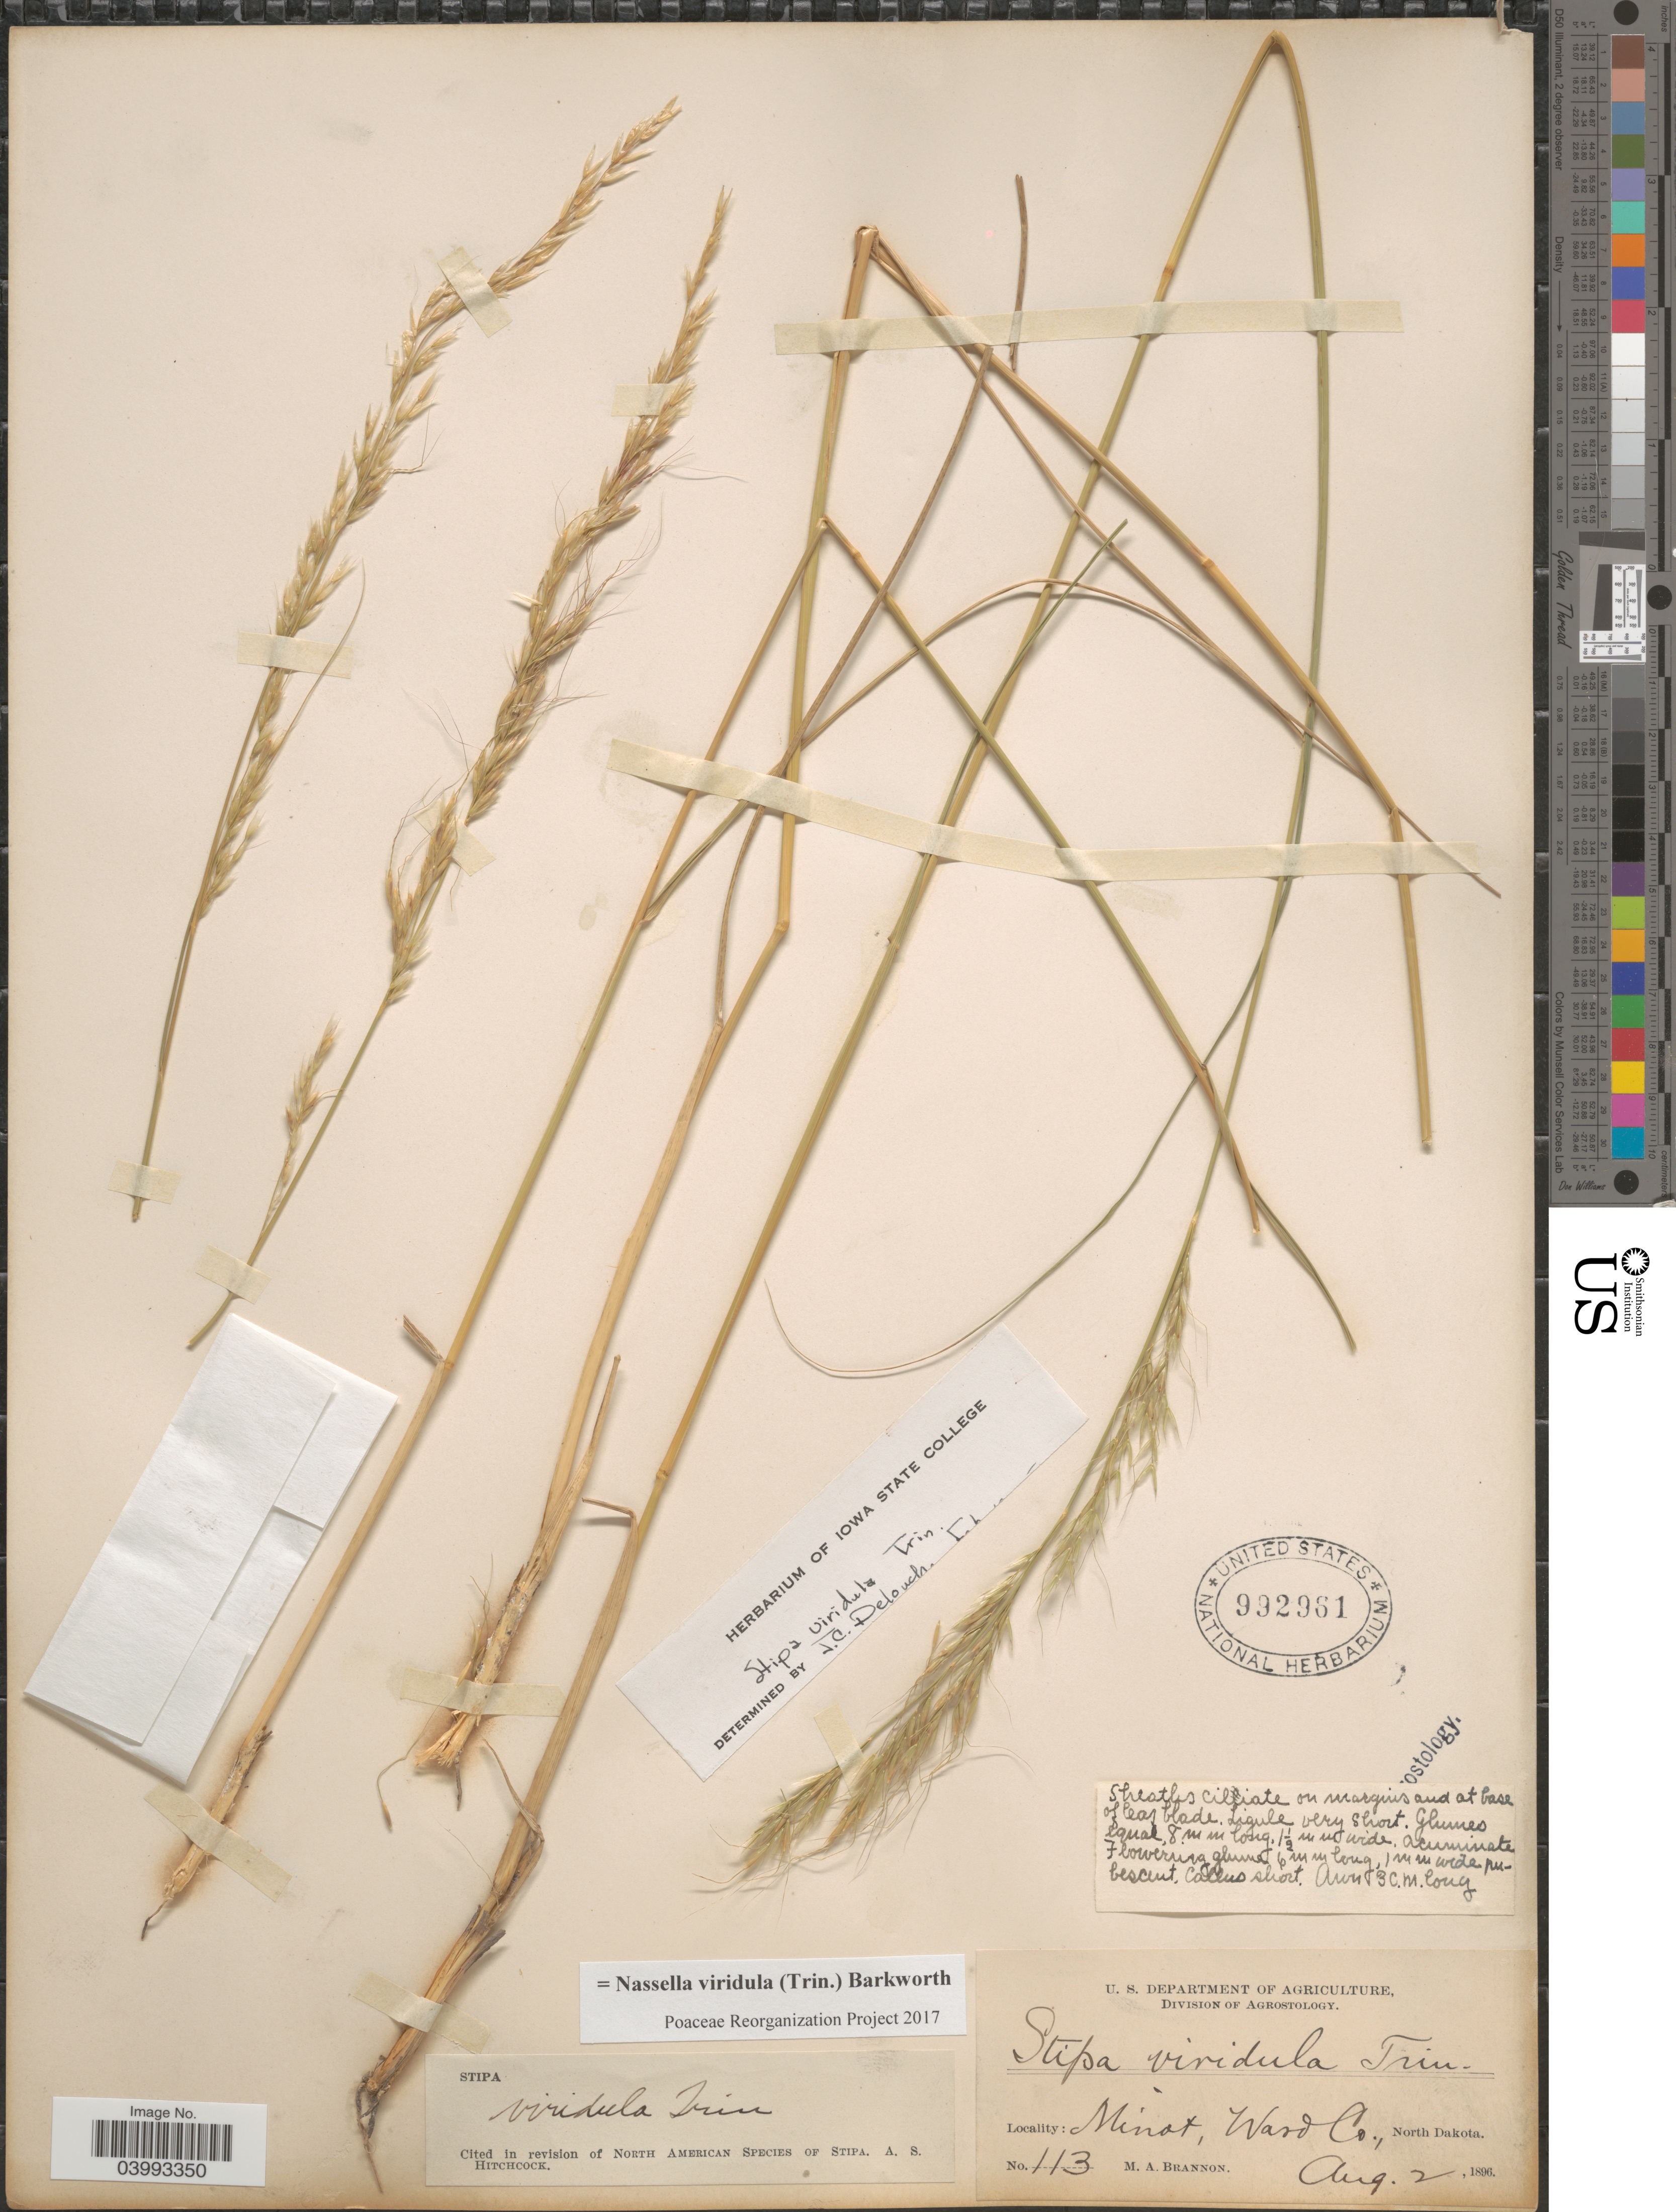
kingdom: Plantae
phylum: Tracheophyta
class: Liliopsida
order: Poales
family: Poaceae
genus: Nassella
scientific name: Nassella viridula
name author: (Trin.) Barkworth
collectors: M. Brannon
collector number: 113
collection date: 1896-08-02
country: United States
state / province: North Dakota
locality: Minot, Ward Co.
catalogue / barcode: US 992961